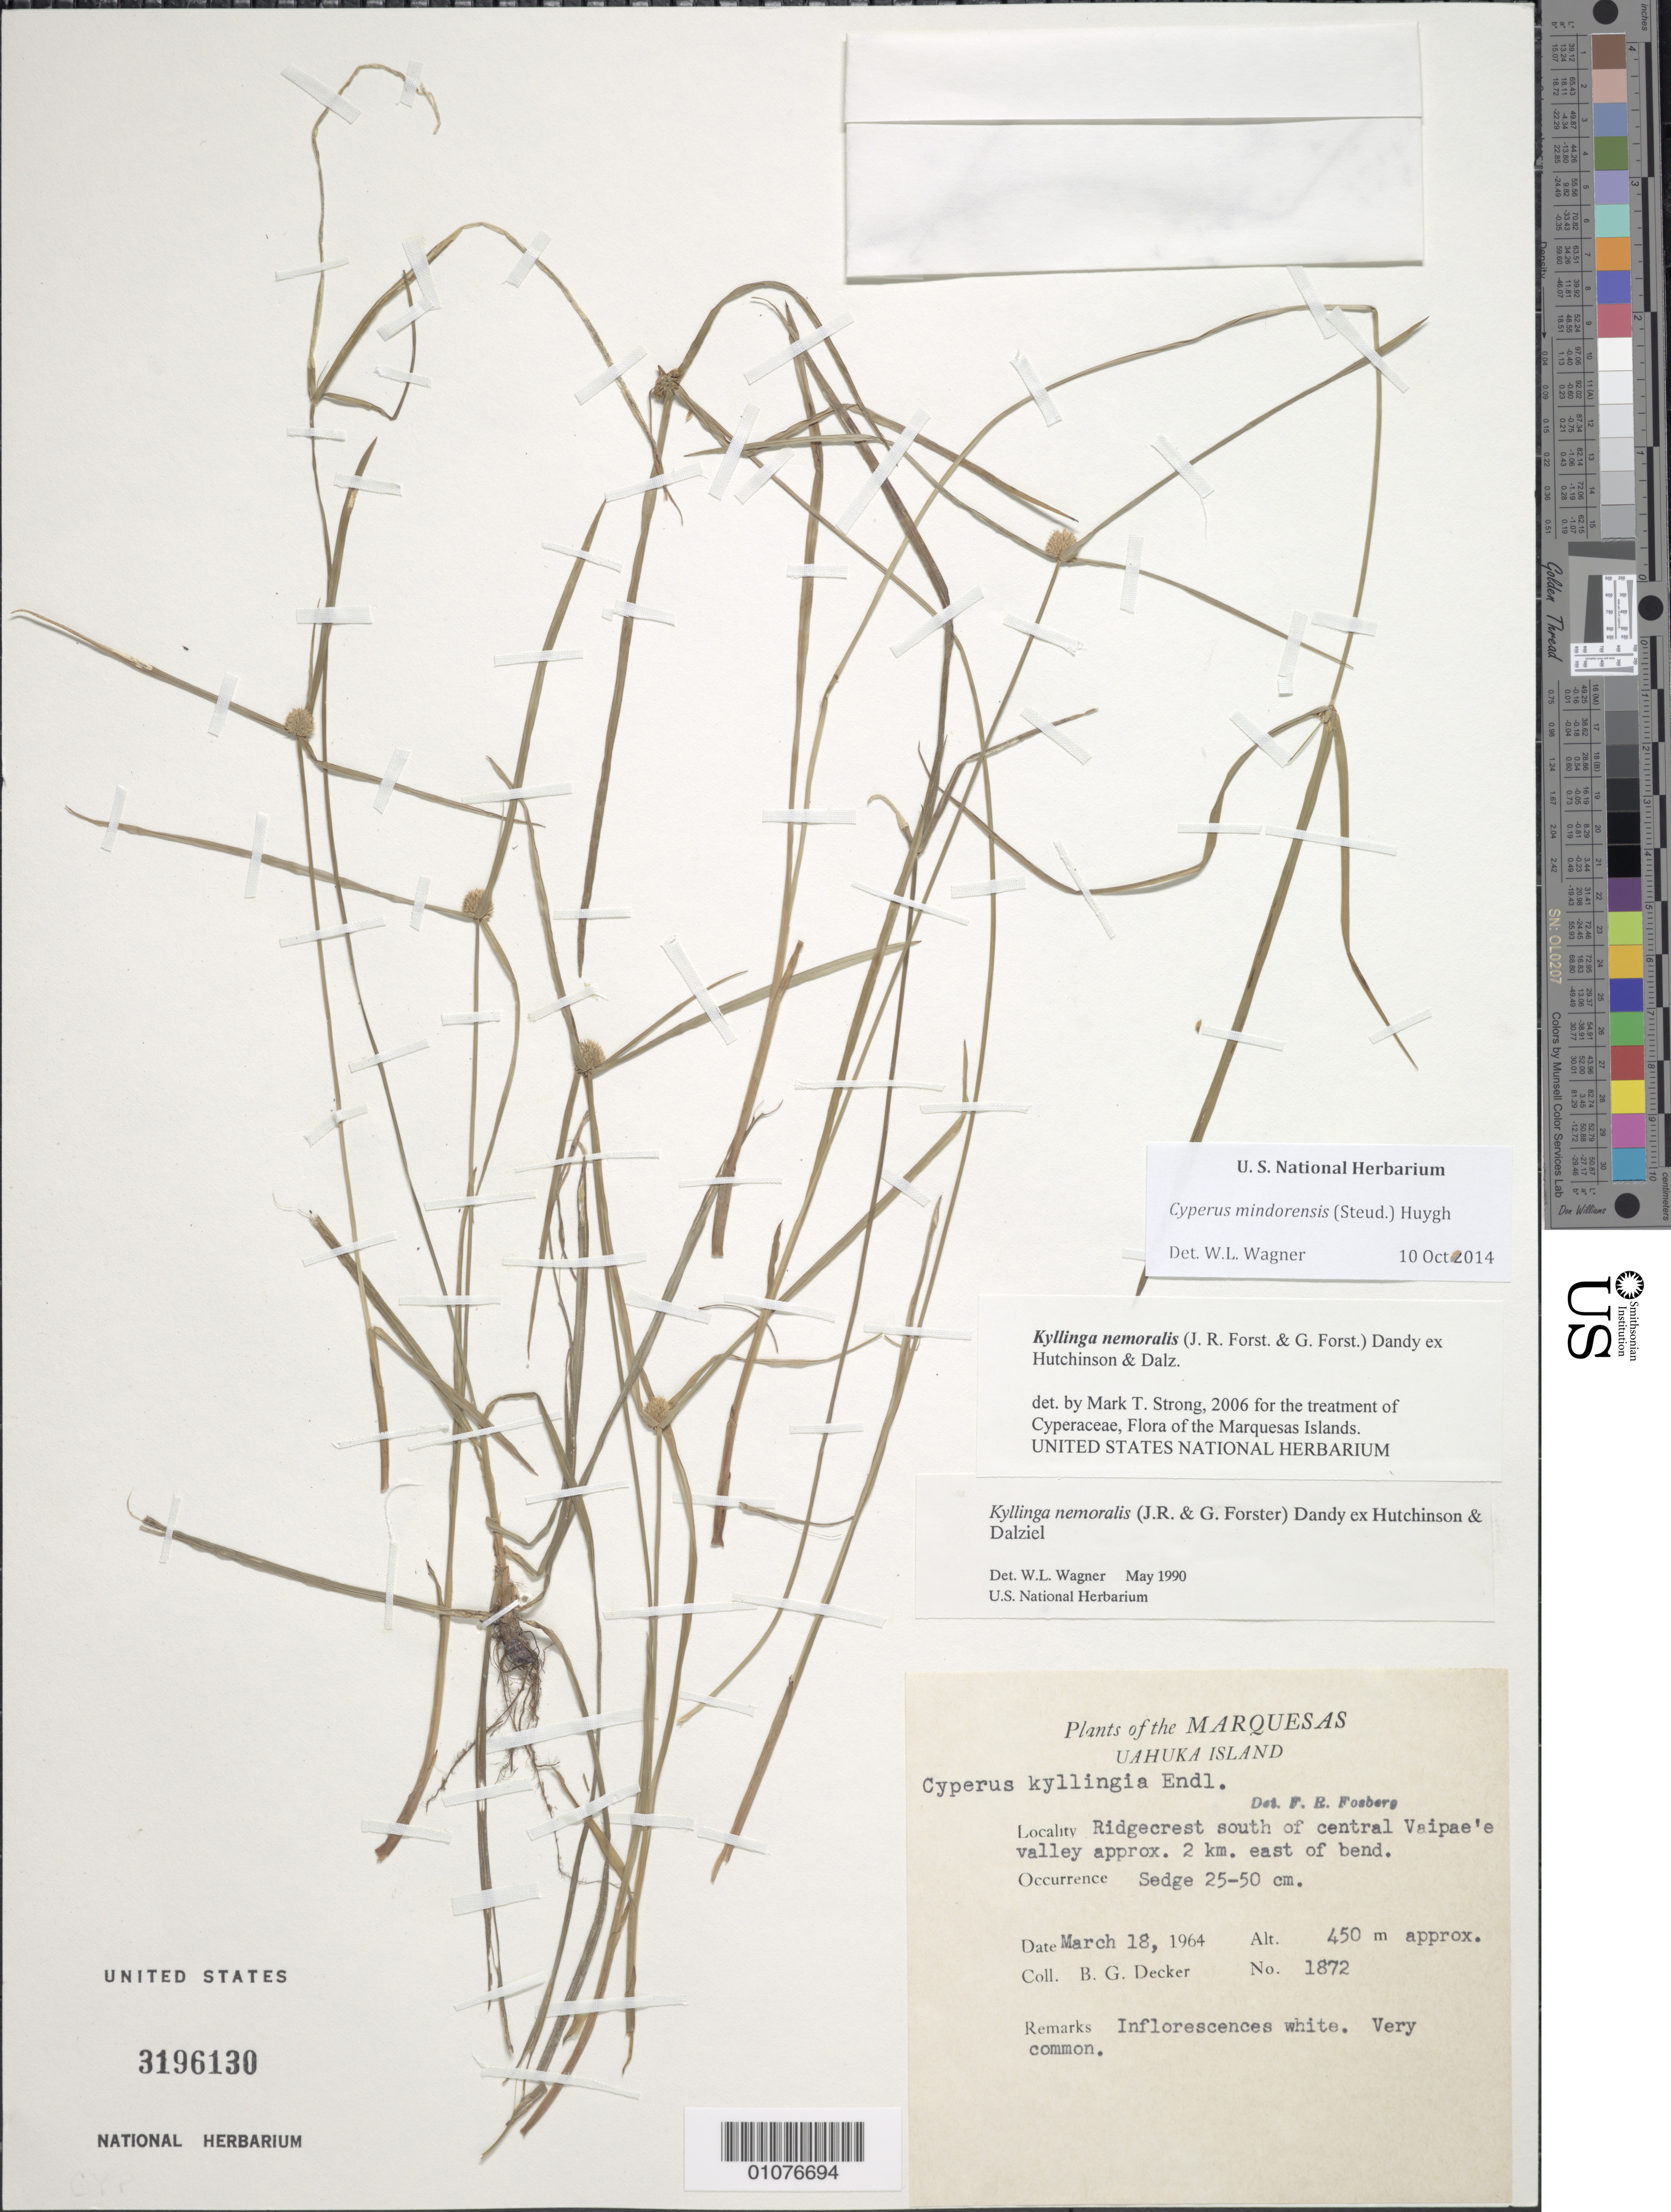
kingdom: Plantae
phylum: Tracheophyta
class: Liliopsida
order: Poales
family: Cyperaceae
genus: Cyperus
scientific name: Cyperus mindorensis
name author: (Steud.) Huygh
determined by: Lorence, David H., (PTBG), National Tropical Botanical Garden (UNITED STATES)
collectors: B. G. Decker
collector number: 1872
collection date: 1964-03-18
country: French Polynesia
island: Ua Huka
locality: ridgecrest S of central Vaipae'e Valley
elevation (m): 450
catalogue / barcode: US 3196130